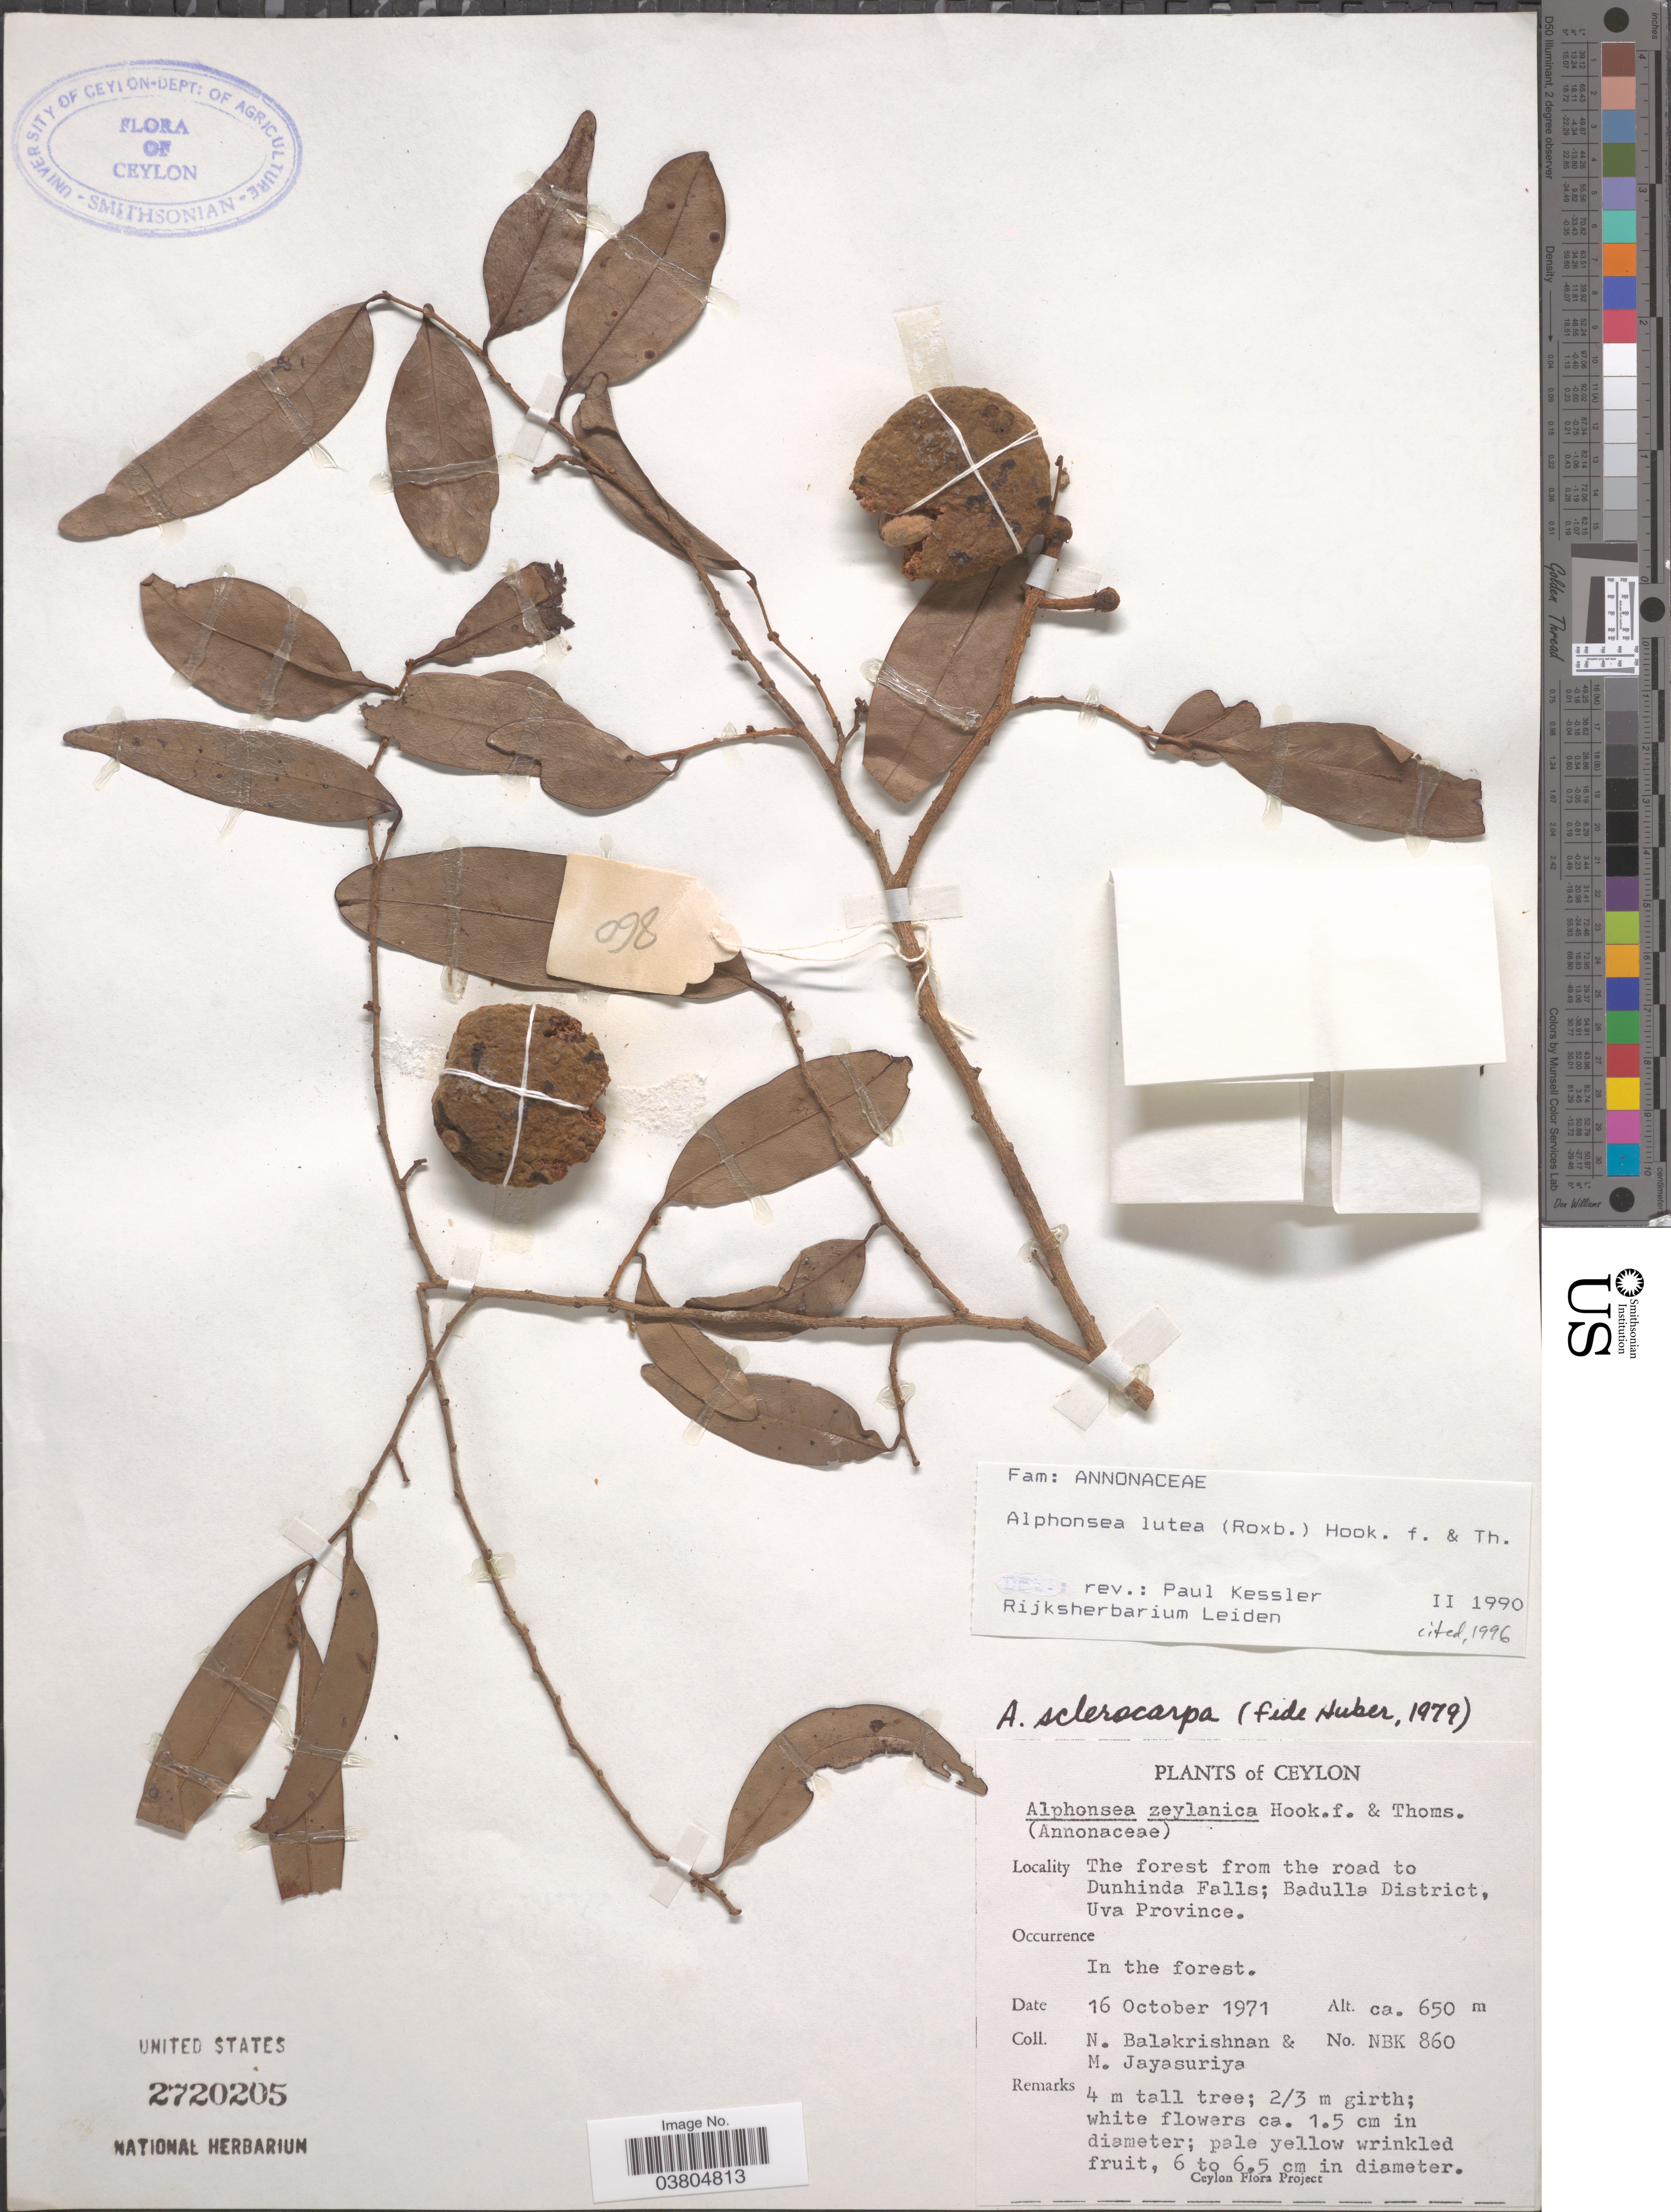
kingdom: Plantae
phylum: Tracheophyta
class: Magnoliopsida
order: Magnoliales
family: Annonaceae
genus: Alphonsea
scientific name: Alphonsea lutea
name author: (Roxb.) Hook. f. ex Thomson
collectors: N. Balakrishnan & M. Jayasuriya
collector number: NBK 860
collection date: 1971-10-16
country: Sri Lanka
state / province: Uva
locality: Ceylon. The forest from the road to Dunhinda Falls; Badulla District.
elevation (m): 650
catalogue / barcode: US 2720205